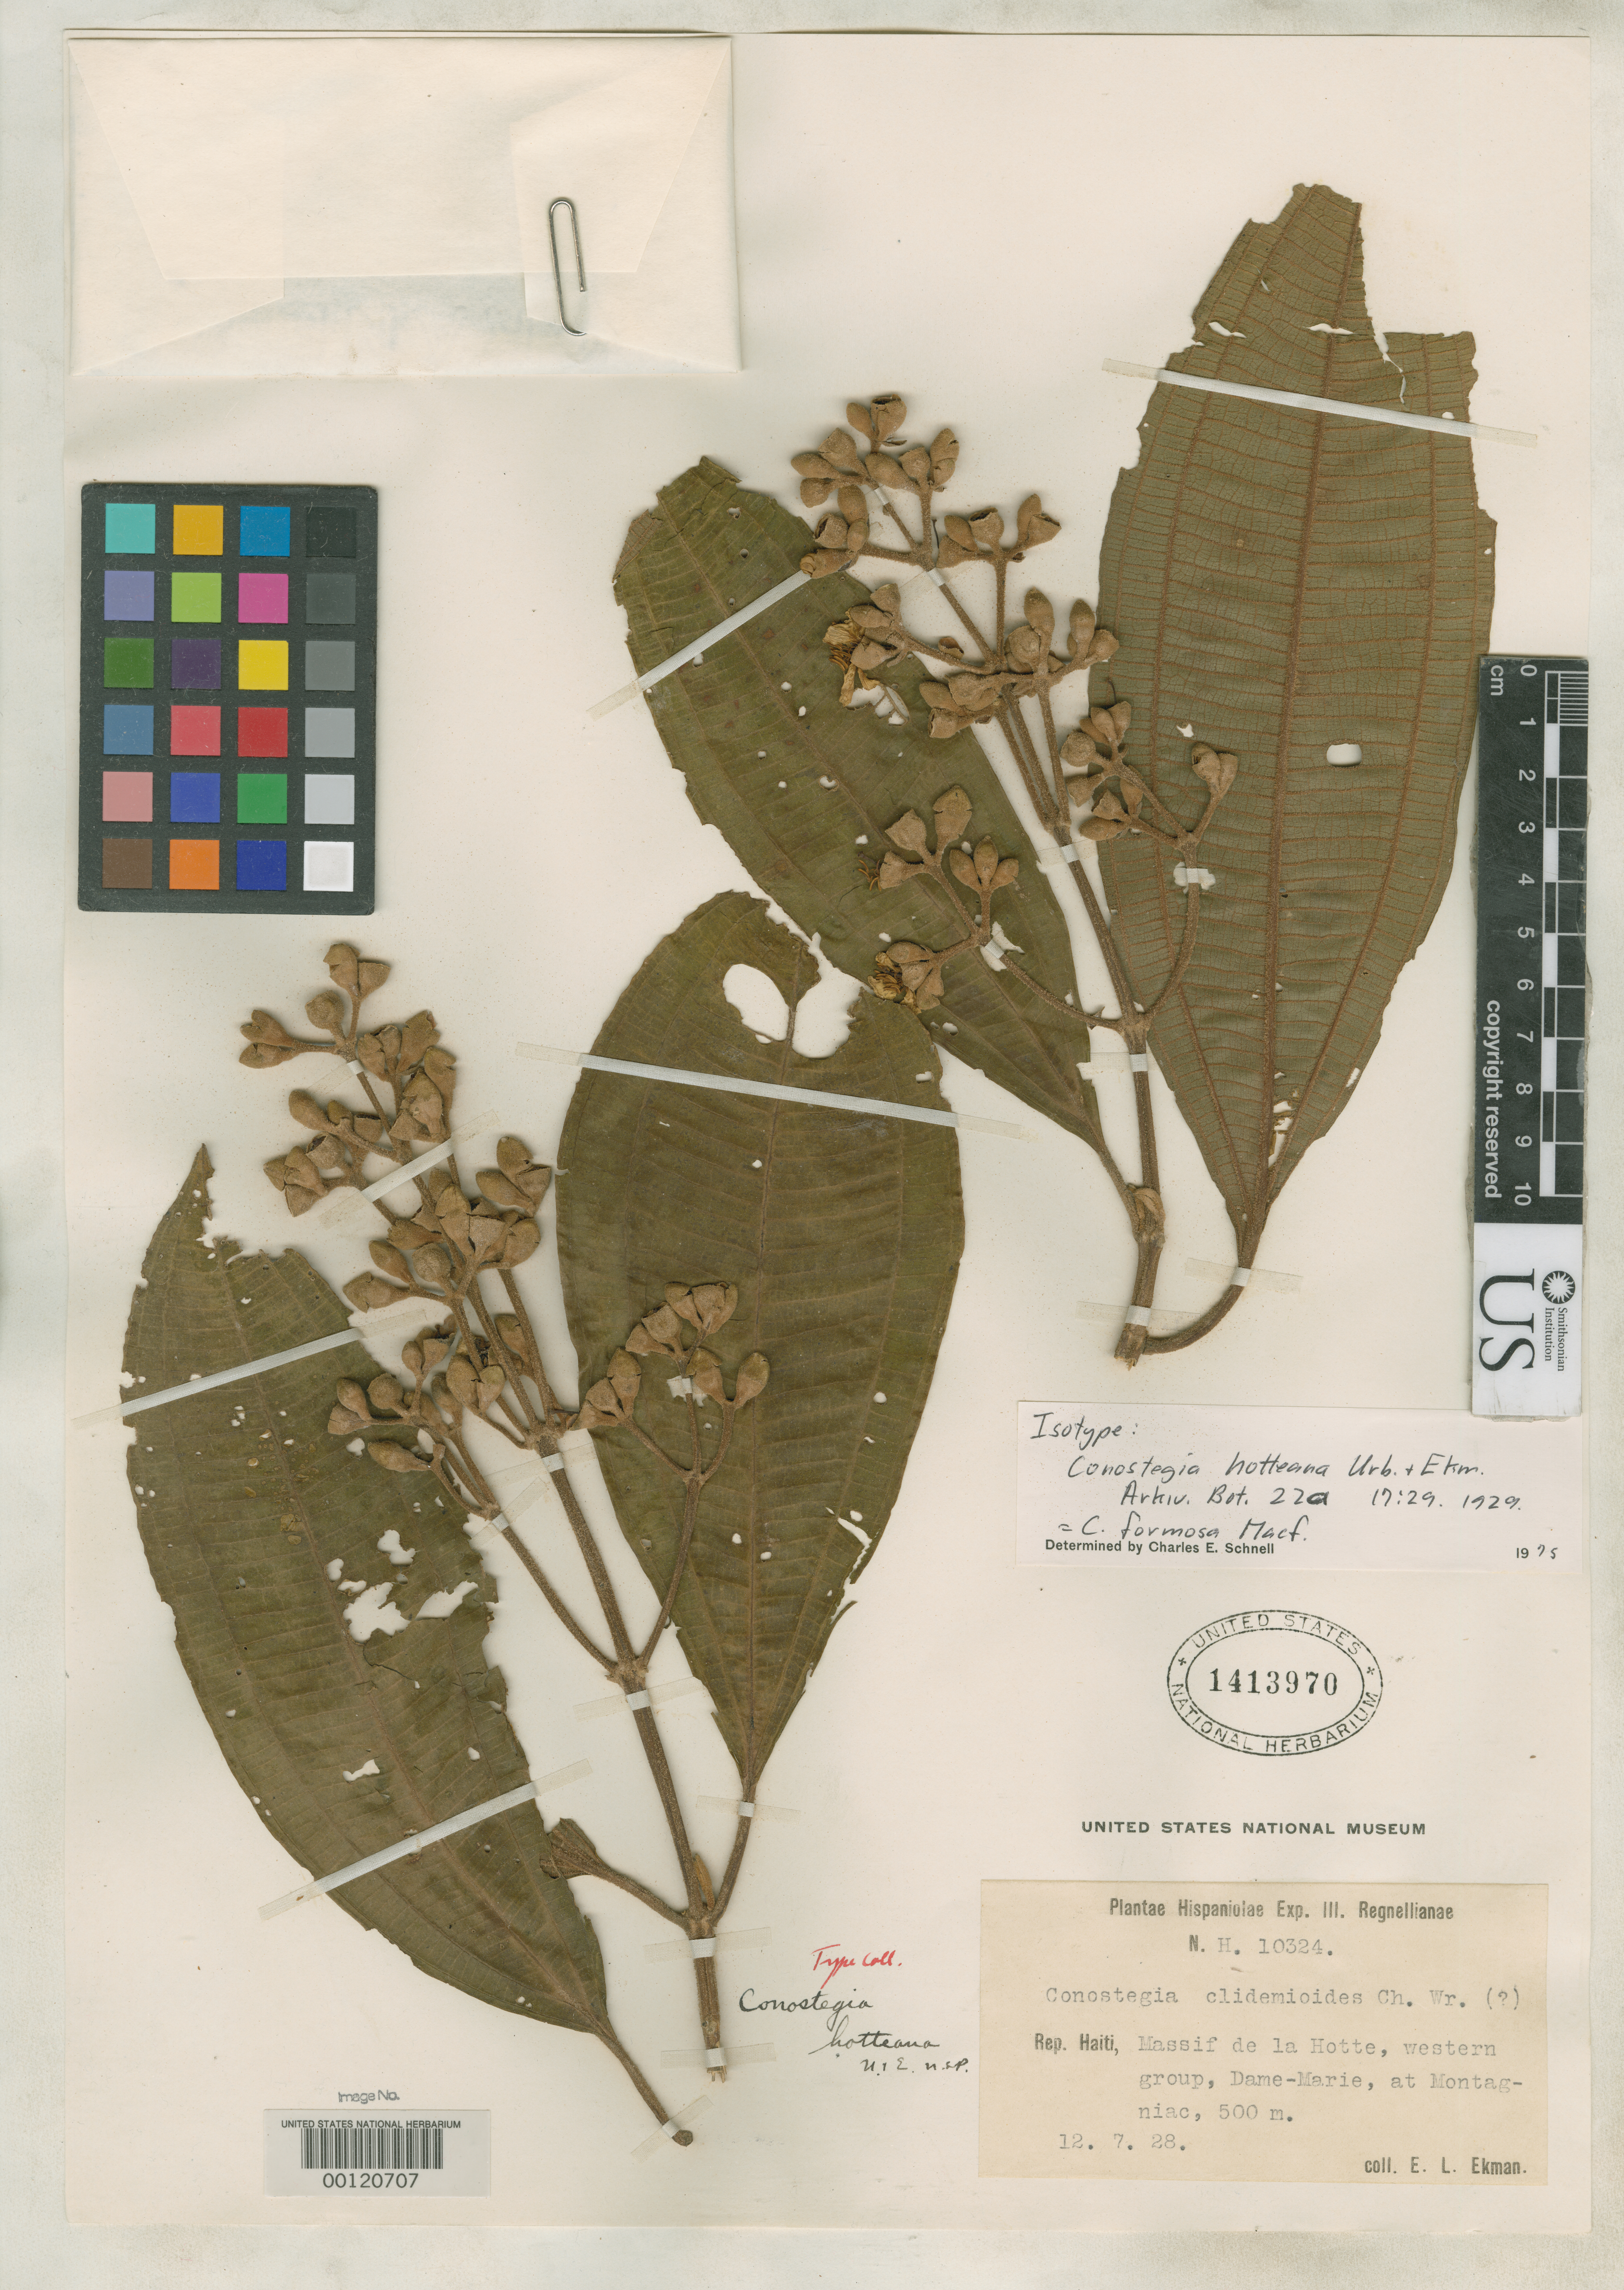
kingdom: Plantae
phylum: Tracheophyta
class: Magnoliopsida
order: Myrtales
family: Melastomataceae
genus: Conostegia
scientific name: Conostegia hotteana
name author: Urb. & Ekman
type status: Isotype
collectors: E. L. Ekman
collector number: H 10324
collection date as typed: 12 Jul 1928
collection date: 1928-07-12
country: Haiti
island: Hispaniola Island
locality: Massif de la Hotte in parte occidental prope Dame-Marie ad Montagniac.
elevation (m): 500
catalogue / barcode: US 1413970